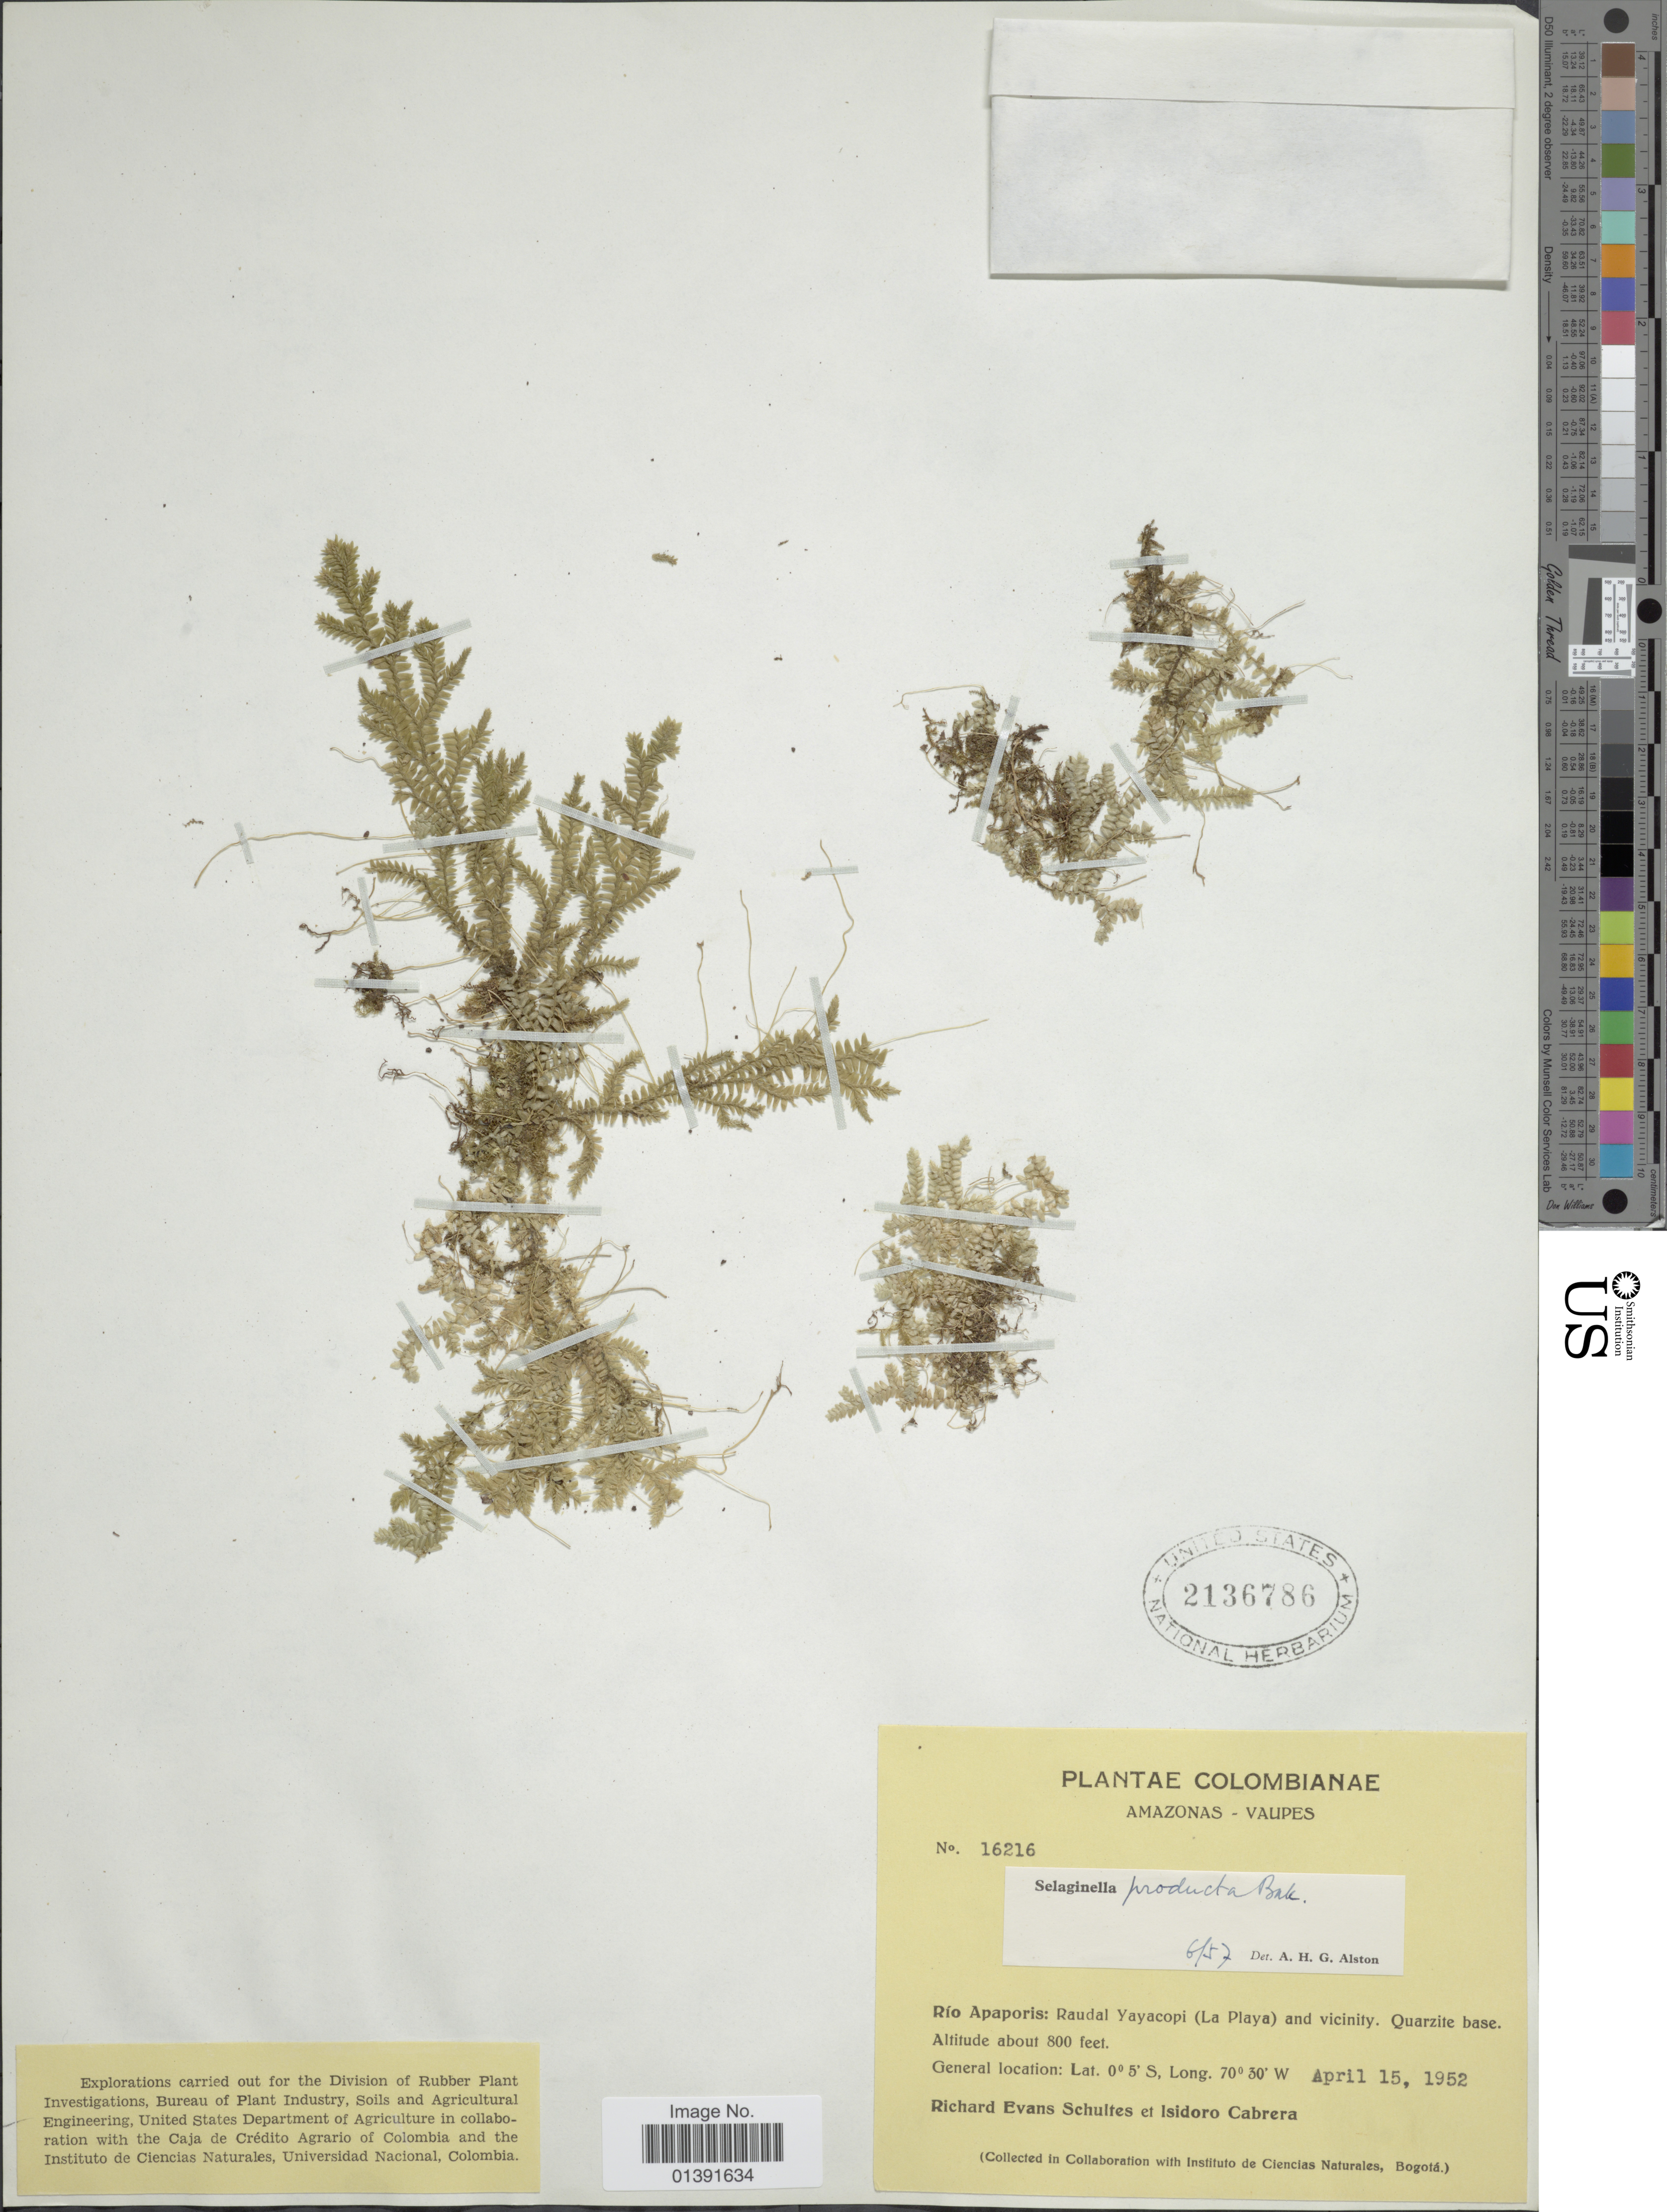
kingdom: Plantae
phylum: Tracheophyta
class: Lycopodiopsida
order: Selaginellales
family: Selaginellaceae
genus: Selaginella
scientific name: Selaginella producta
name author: Baker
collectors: R. E. Schultes & I. Cabrera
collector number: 16216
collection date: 1952-04-15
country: Colombia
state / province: Vaupés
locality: Amazonas, Rio Apaporis: Raudal Yayacopi (La Playa) and vicinity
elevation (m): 244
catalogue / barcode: US 2136786